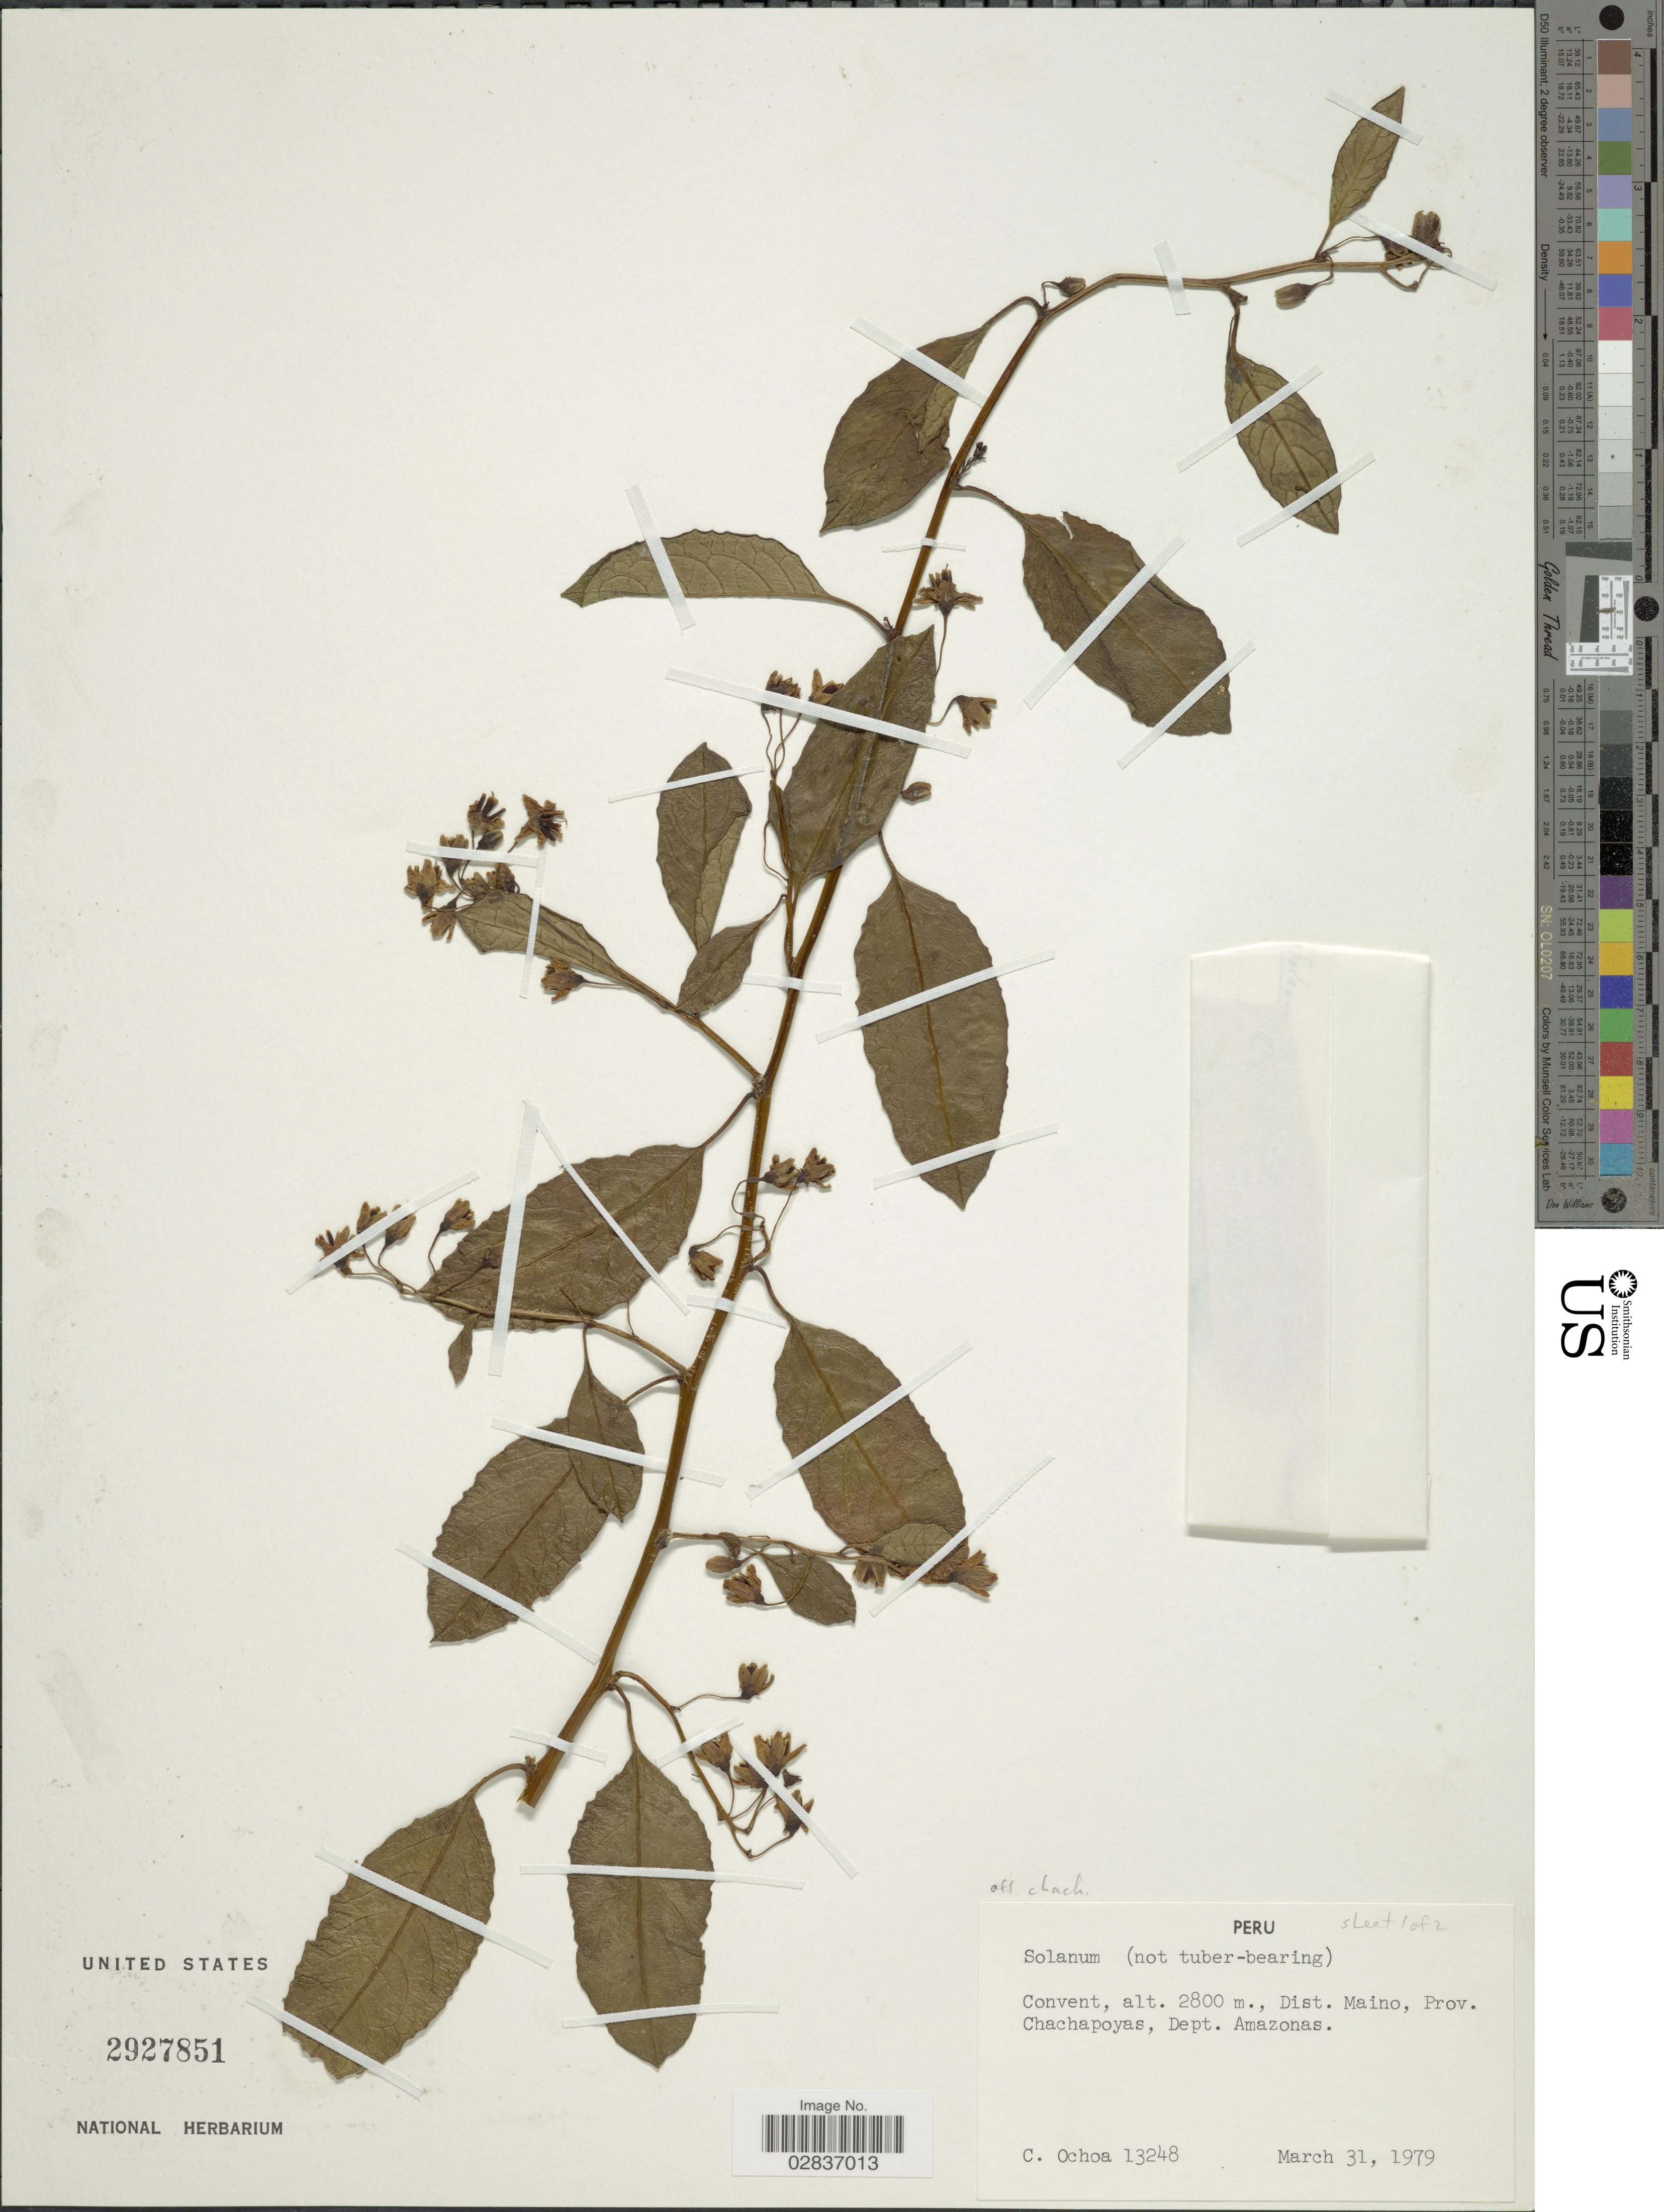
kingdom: Plantae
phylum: Tracheophyta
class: Magnoliopsida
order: Solanales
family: Solanaceae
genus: Solanum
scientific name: Solanum chachapoyasense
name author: Bitter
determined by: Knapp, S. D.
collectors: C. Ochoa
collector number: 13248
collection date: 1979-03-31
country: Peru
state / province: Amazonas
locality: Convent, Dist. Maino, Prov. Chachapoyas, Dept. Amazonas.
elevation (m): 2800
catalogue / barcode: US 2927851